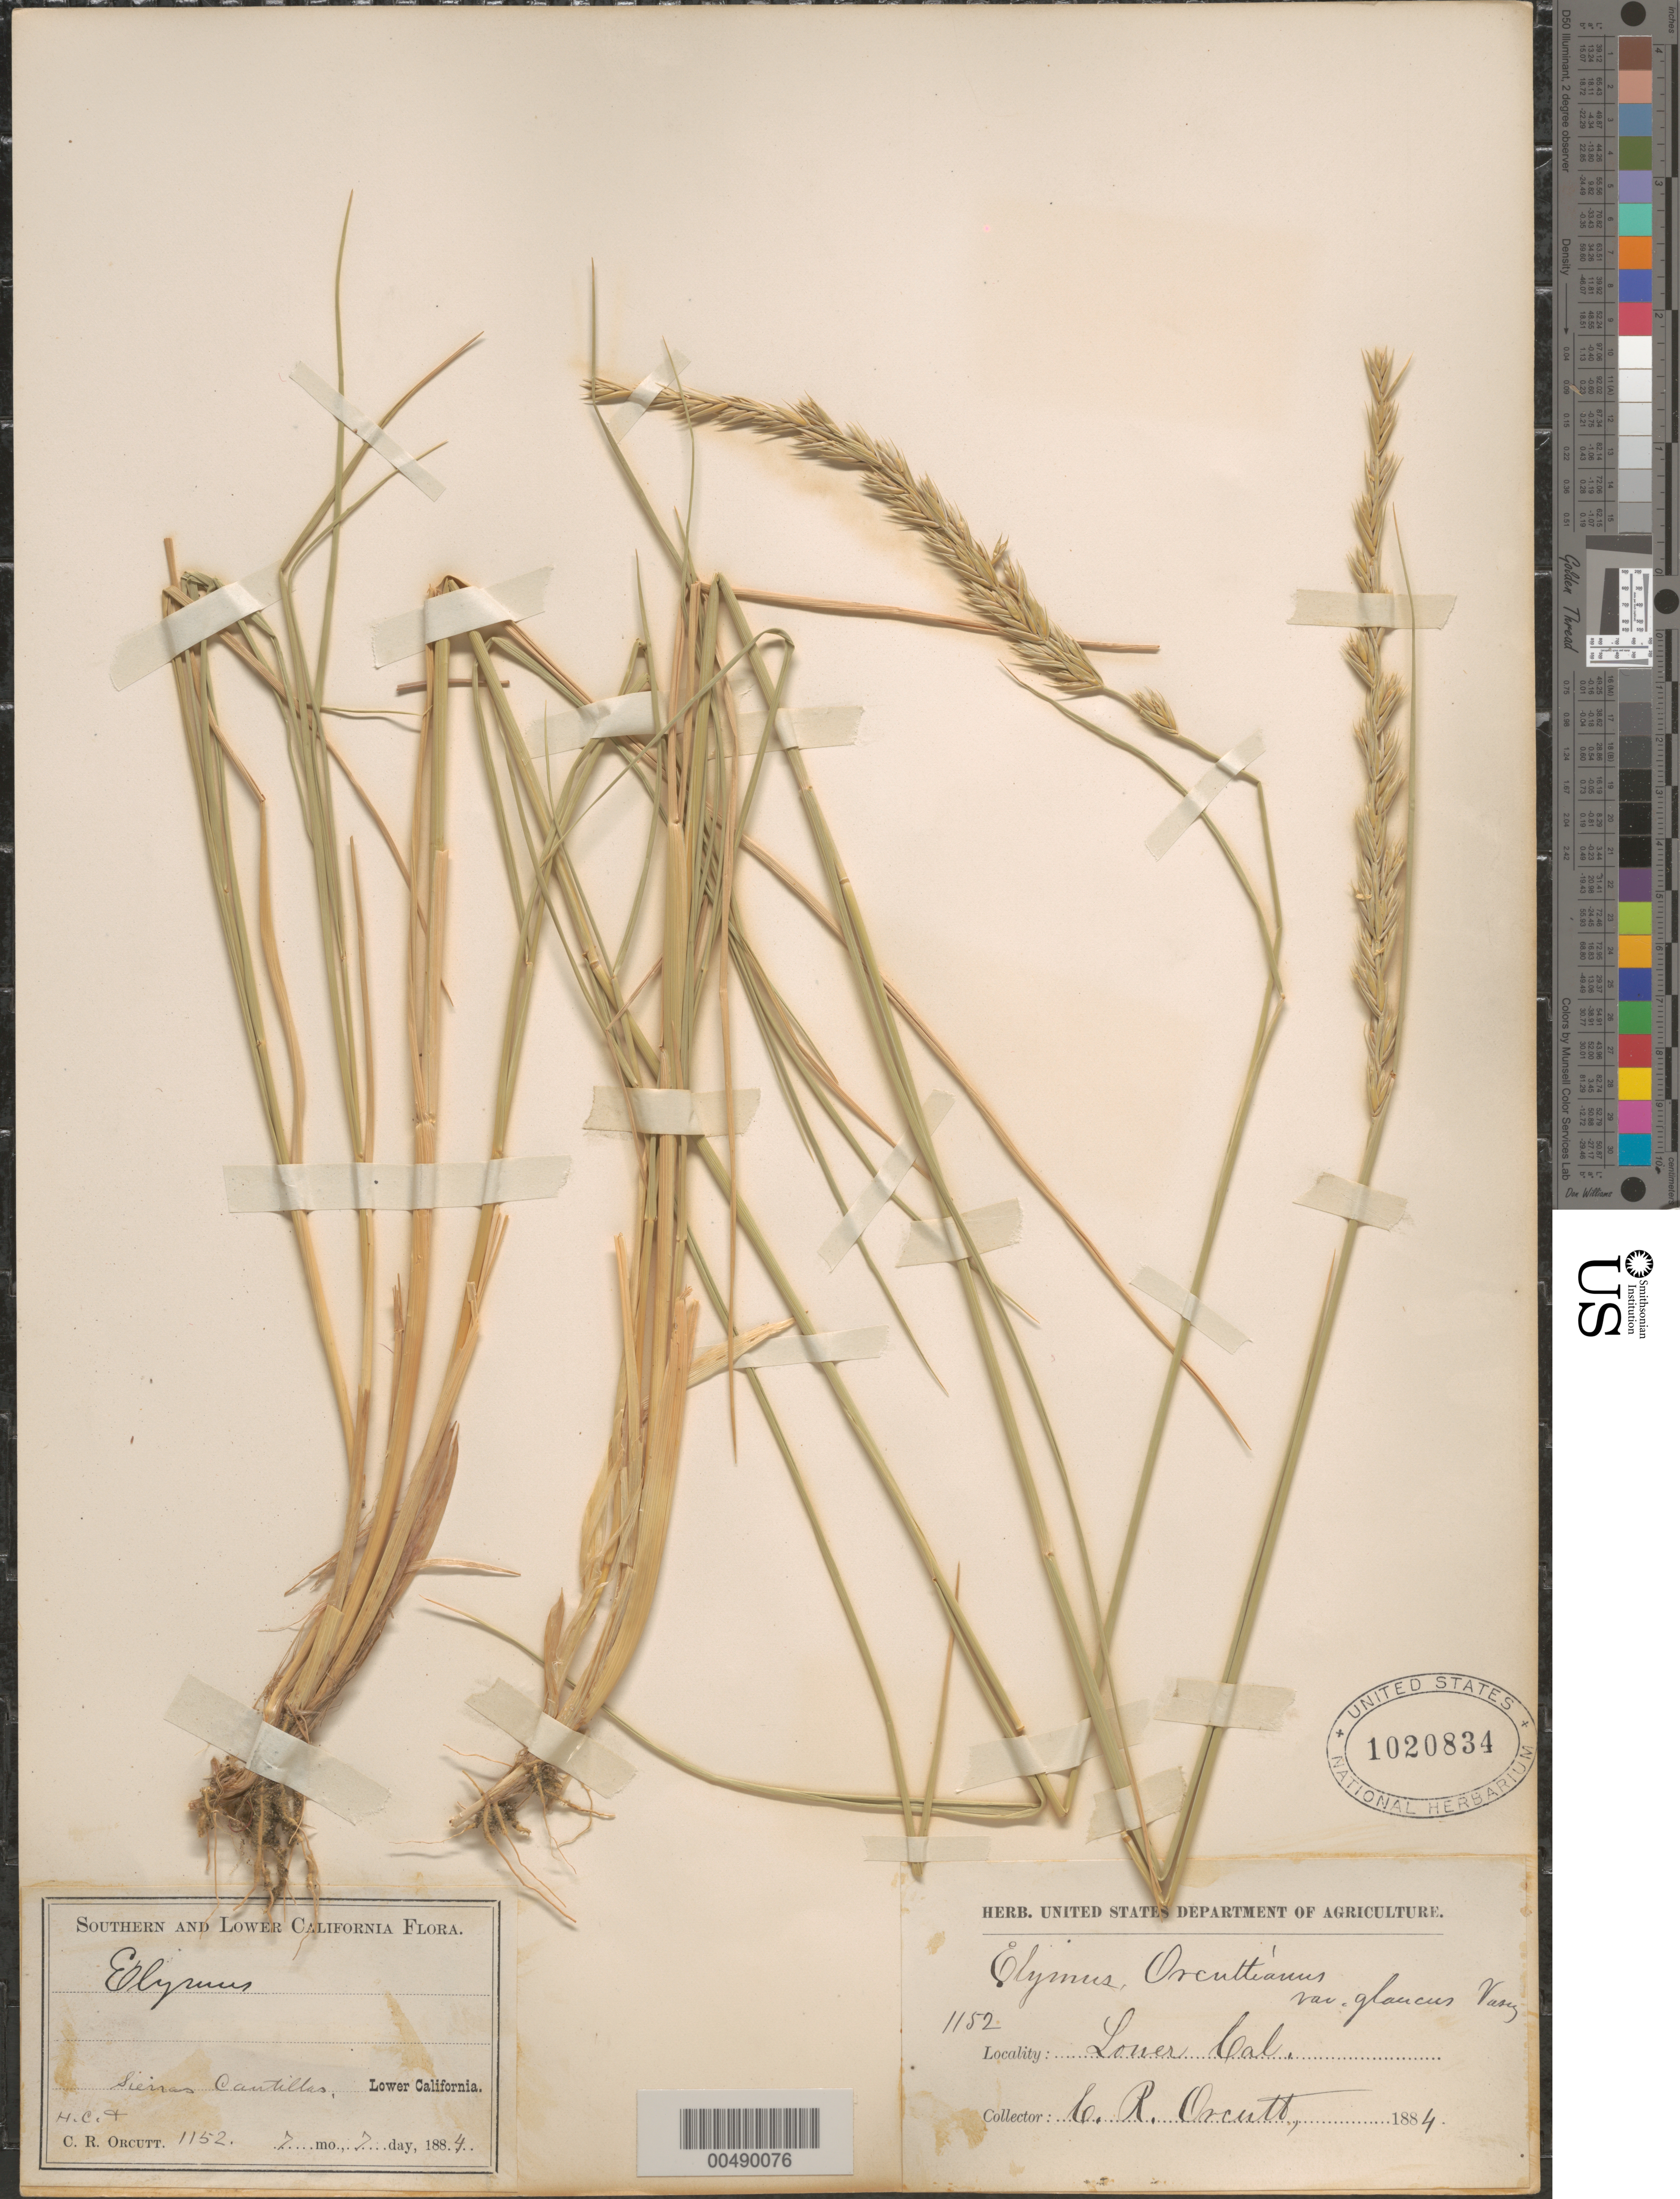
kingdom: Plantae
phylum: Tracheophyta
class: Liliopsida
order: Poales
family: Poaceae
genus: Elymus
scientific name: Elymus triticoides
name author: Buckley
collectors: C. R. Orcutt & H. C. Orcutt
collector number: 1152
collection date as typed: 7 Jul 1884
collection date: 1884-07-07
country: Mexico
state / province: Baja California Norte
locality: Sierras Cantillas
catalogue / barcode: US 1020834